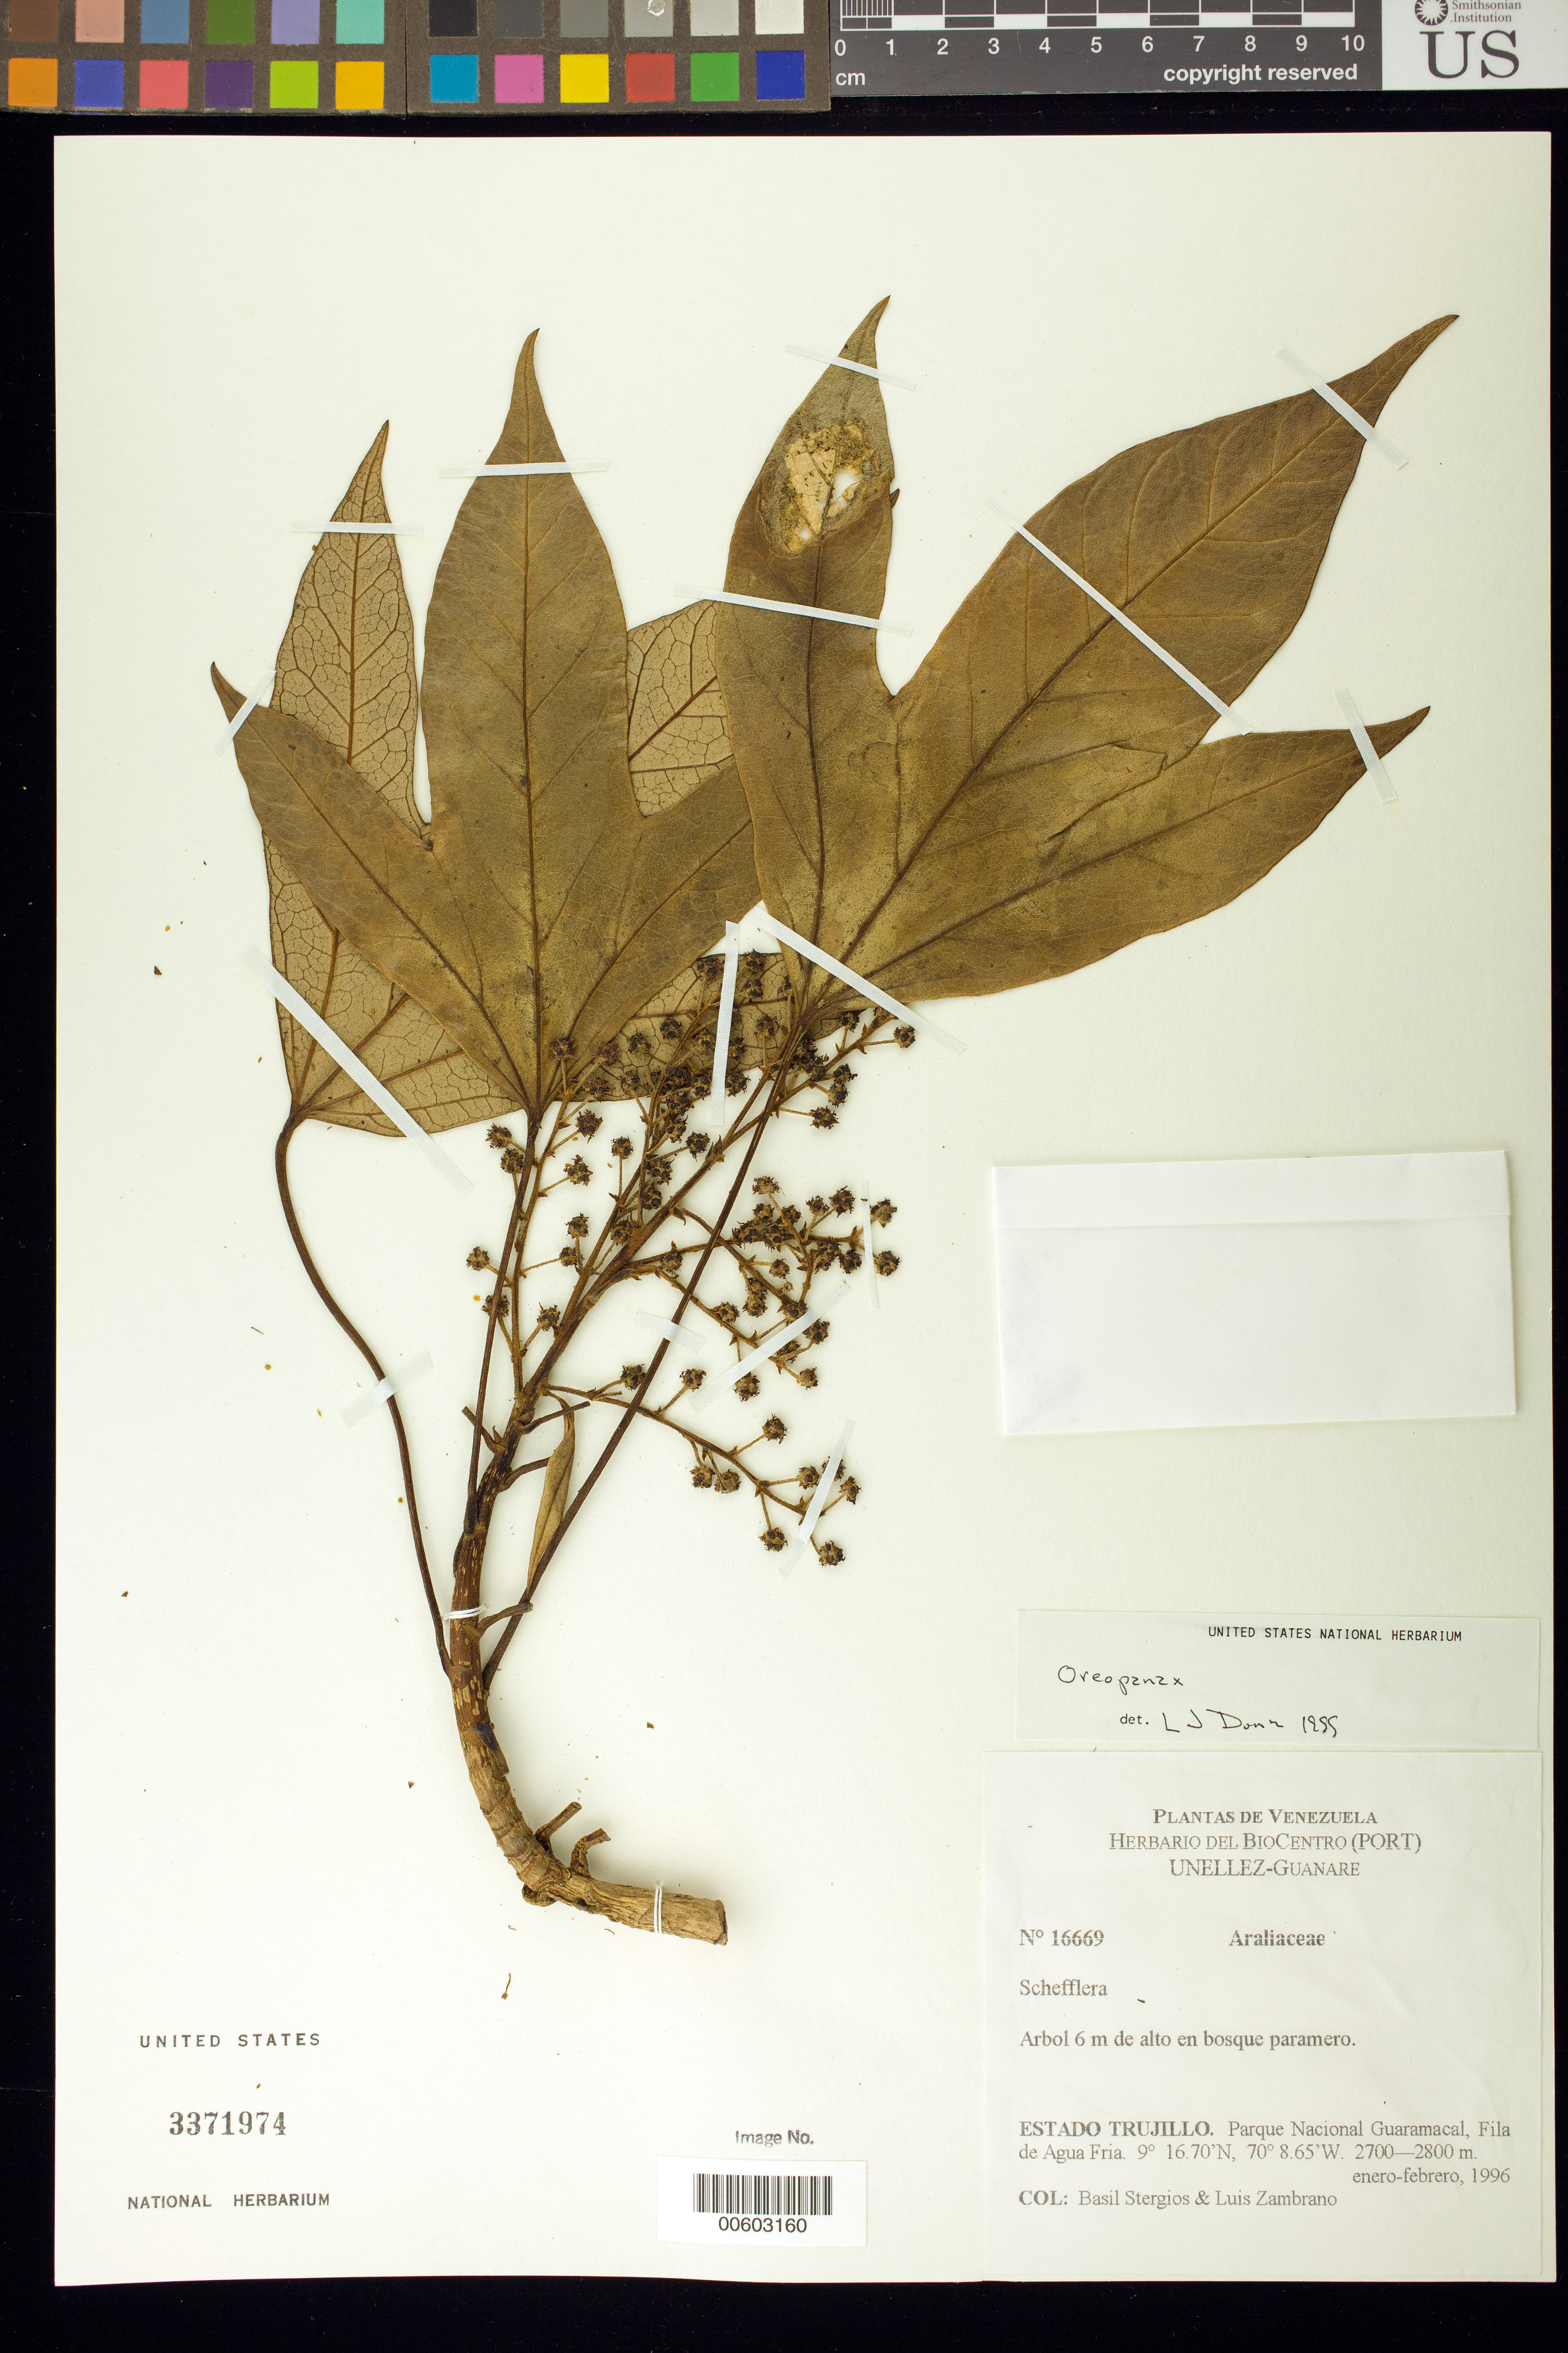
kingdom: Plantae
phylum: Tracheophyta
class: Magnoliopsida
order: Apiales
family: Araliaceae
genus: Oreopanax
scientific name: Oreopanax sp.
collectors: B. G. Stergios & L. Zambrano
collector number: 16669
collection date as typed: Jan 1996 to -- Feb 1996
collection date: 1996-01/1996-02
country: Venezuela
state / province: Trujillo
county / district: Boconó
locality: Parque Nacional Guaramacal, Fila de Agua Fria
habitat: Bosque paramero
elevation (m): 2700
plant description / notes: PORT, US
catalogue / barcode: US 3371974